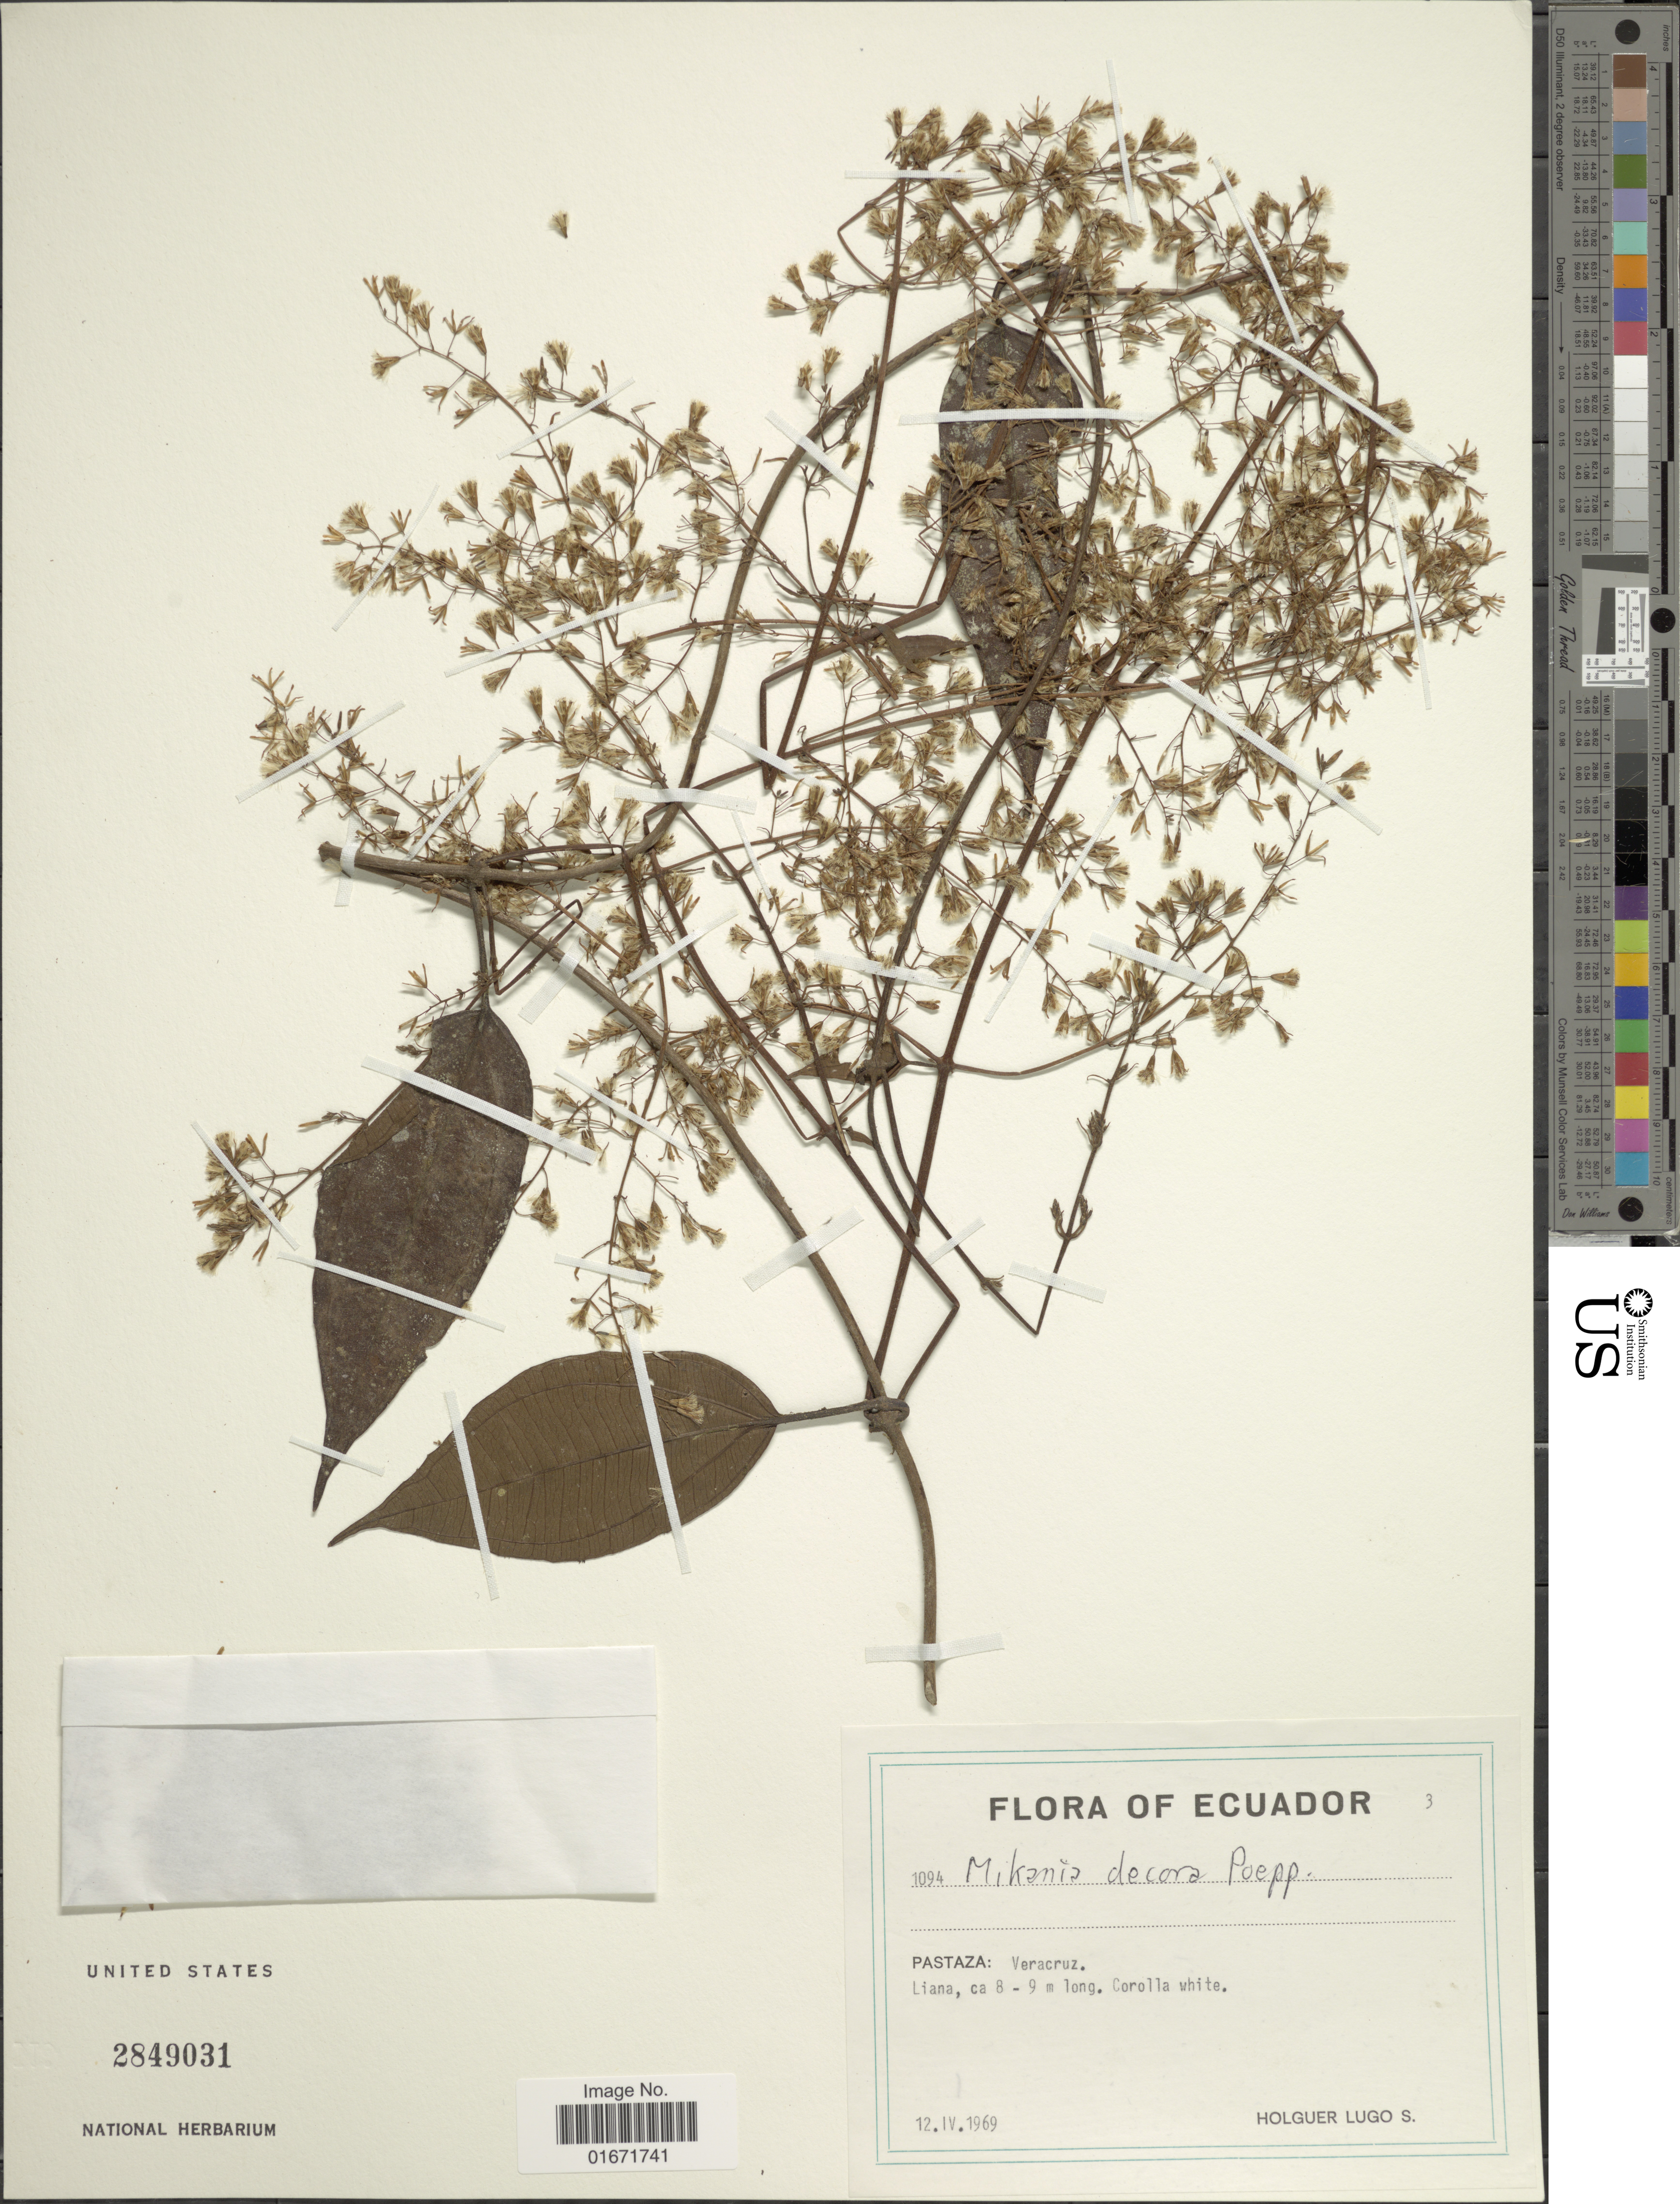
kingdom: Plantae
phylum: Tracheophyta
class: Magnoliopsida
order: Asterales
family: Asteraceae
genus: Mikania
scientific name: Mikania decora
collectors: H. Lugo S.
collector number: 1094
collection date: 1969-04-12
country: Ecuador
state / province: Pastaza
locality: Pastaza: Veracruz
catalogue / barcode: US 2849031